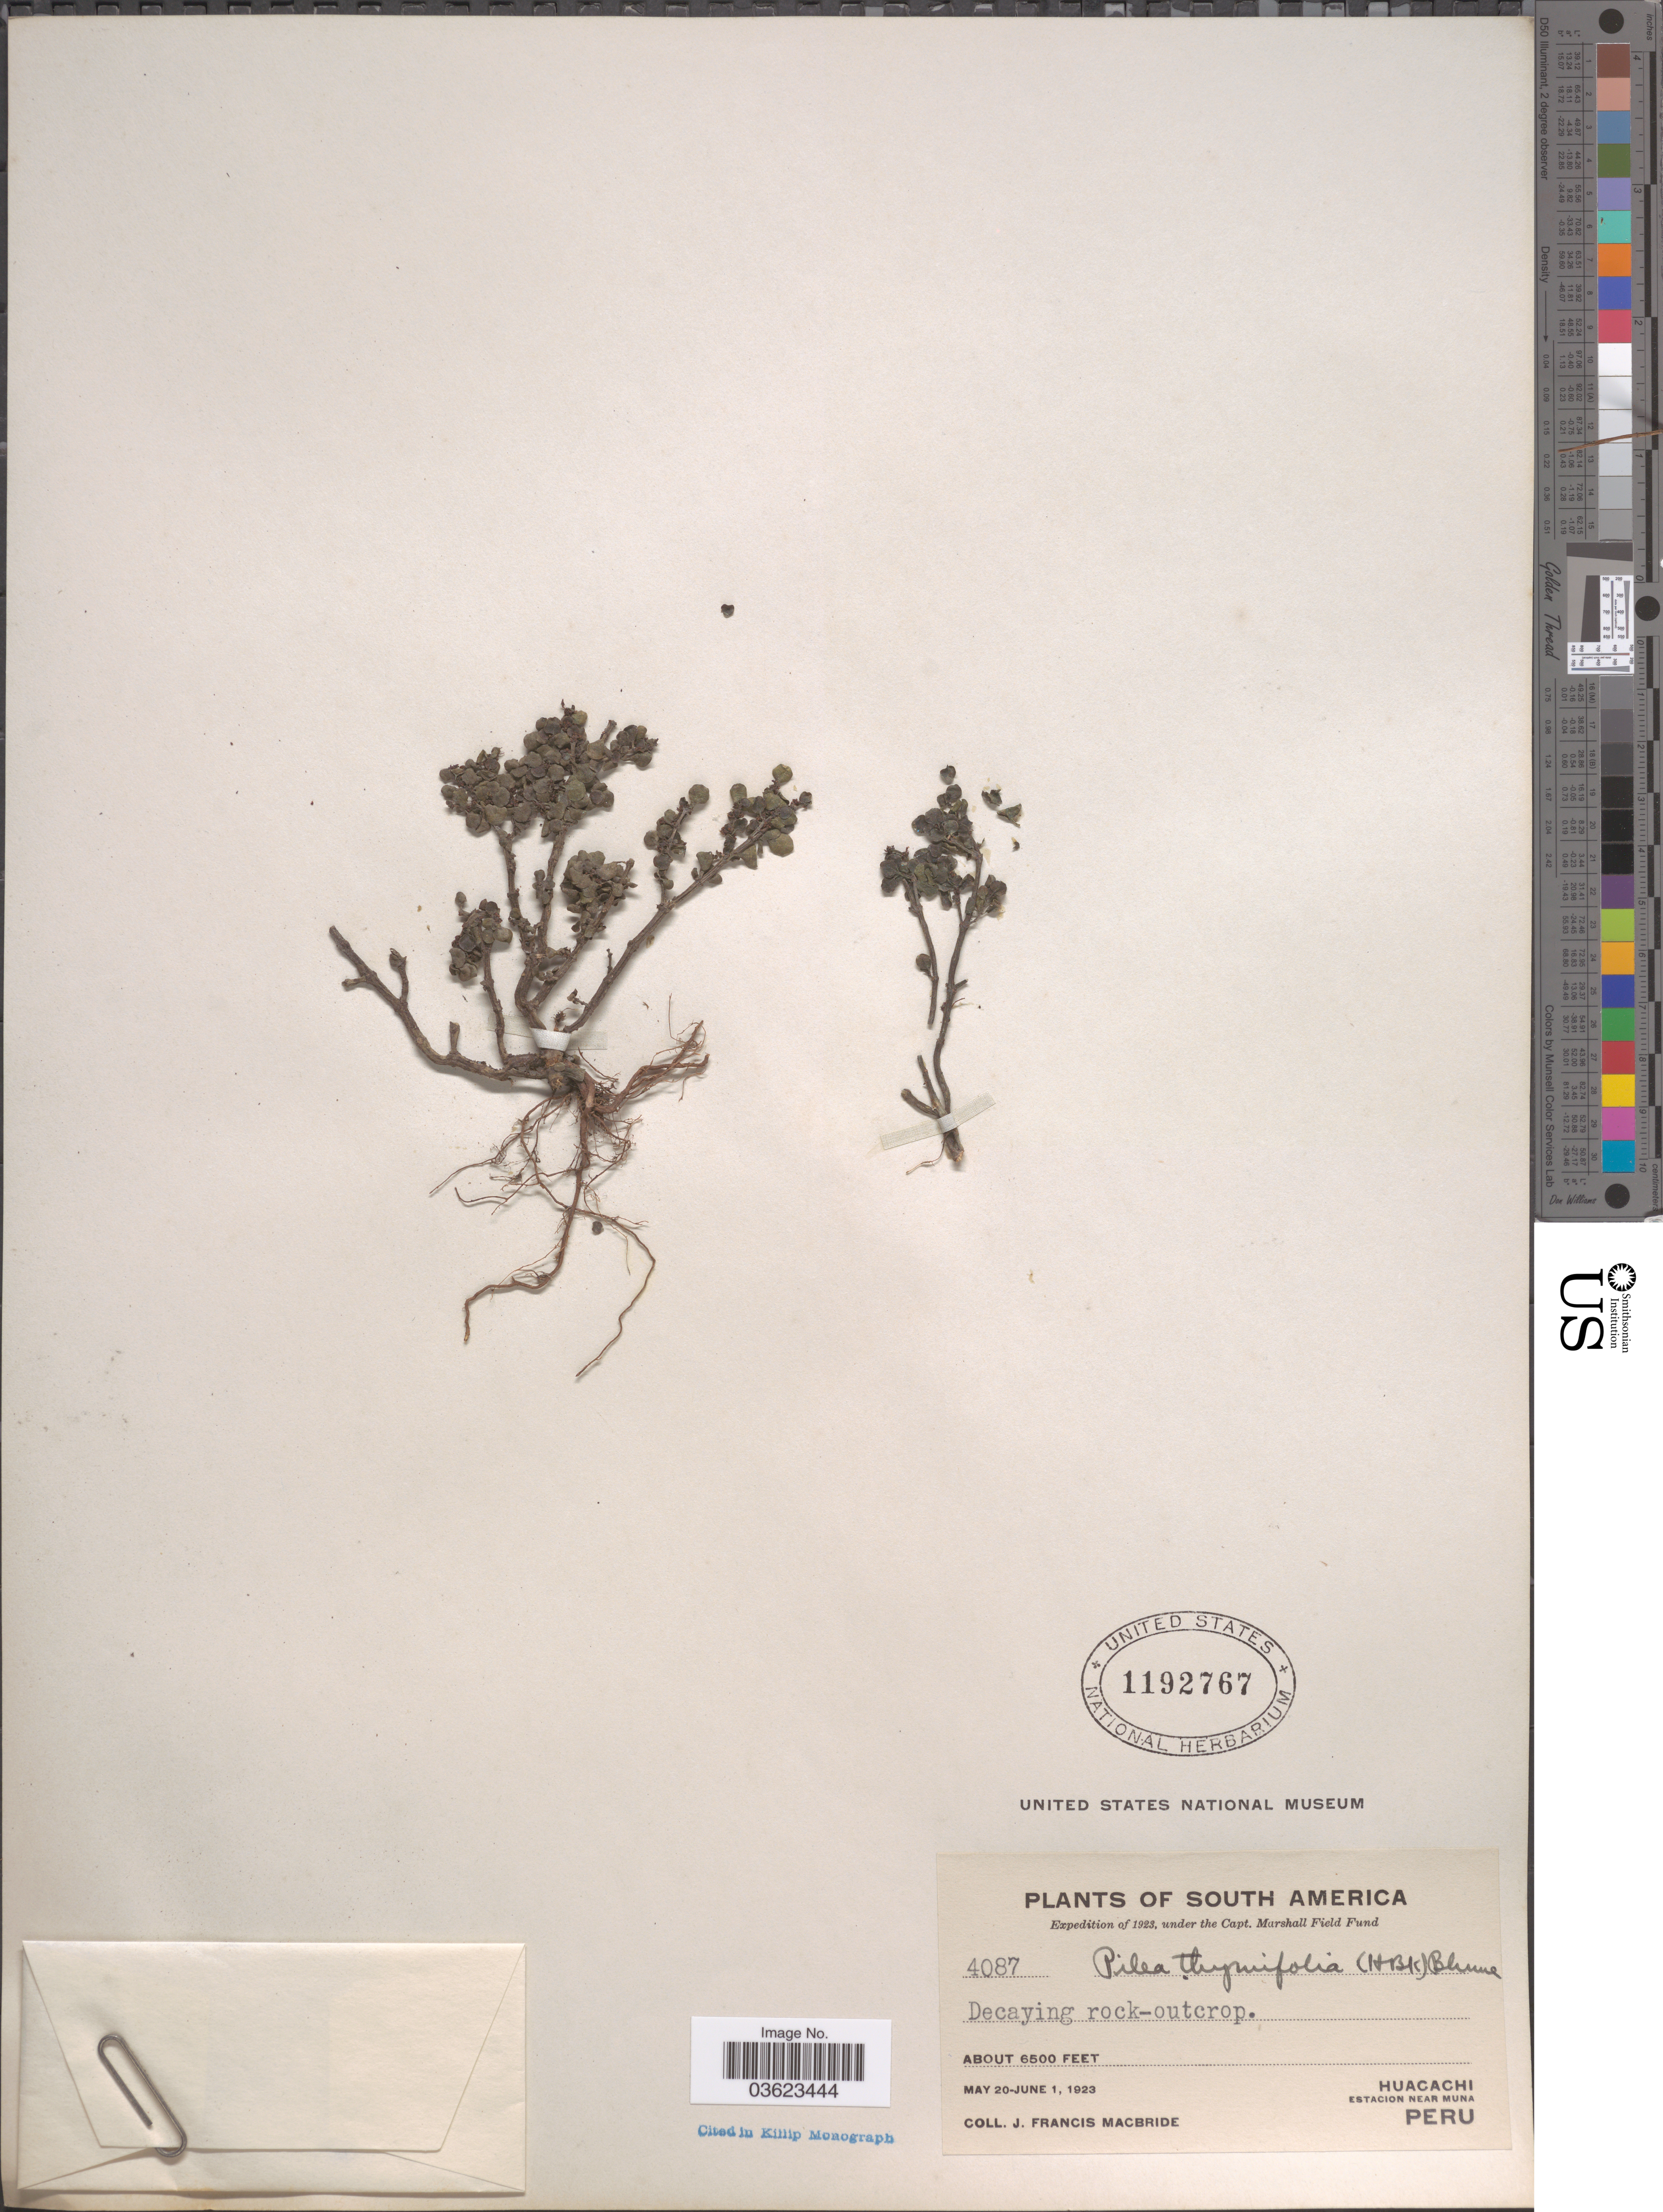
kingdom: Plantae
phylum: Tracheophyta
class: Magnoliopsida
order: Rosales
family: Urticaceae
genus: Pilea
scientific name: Pilea serpyllacea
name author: (Kunth) Liebm.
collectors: J. F. Macbride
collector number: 4087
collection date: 1923-05-20/1923-06-01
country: Peru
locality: Huacachi. Estacion near Muna.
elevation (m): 1981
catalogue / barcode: US 1192767